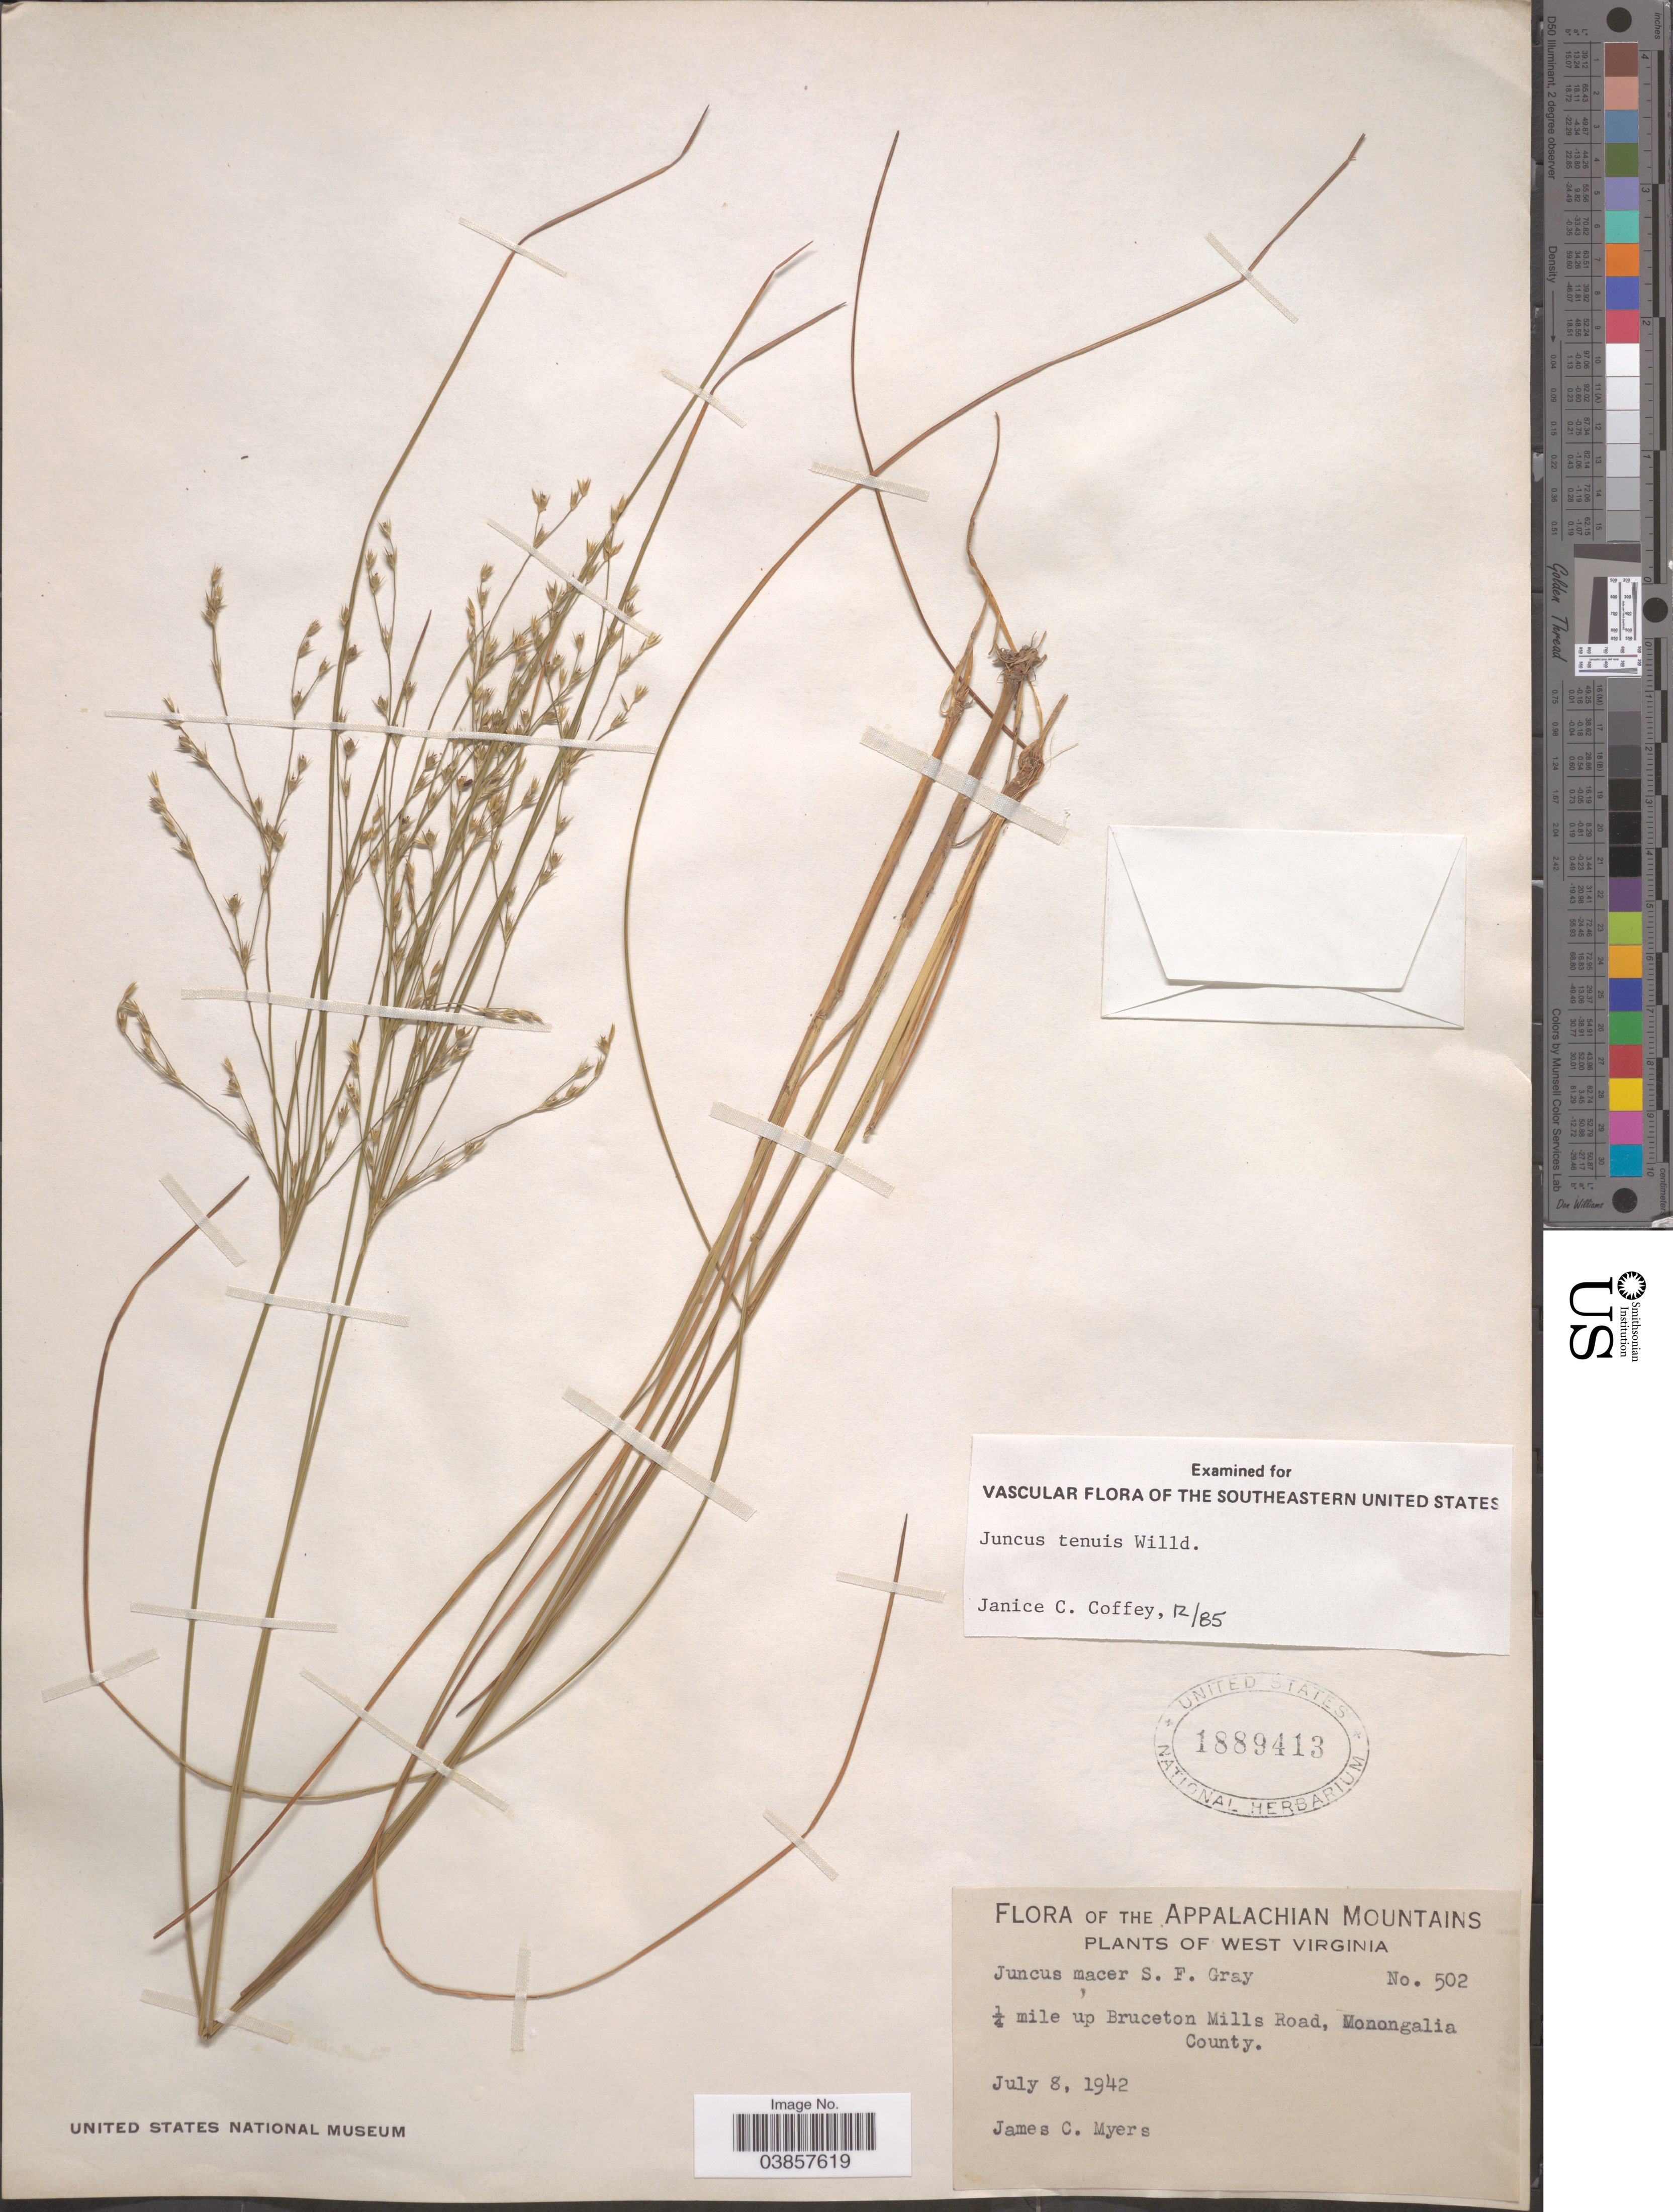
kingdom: Plantae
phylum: Tracheophyta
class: Liliopsida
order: Poales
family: Juncaceae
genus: Juncus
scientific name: Juncus tenuis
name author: Willd.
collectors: J. C. Myers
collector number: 502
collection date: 1942-07-08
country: United States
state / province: West Virginia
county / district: Monongalia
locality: The Appalachian Mountains. ¼ mile up Bruceton Mills Road, Monongalia County.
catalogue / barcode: US 1889413